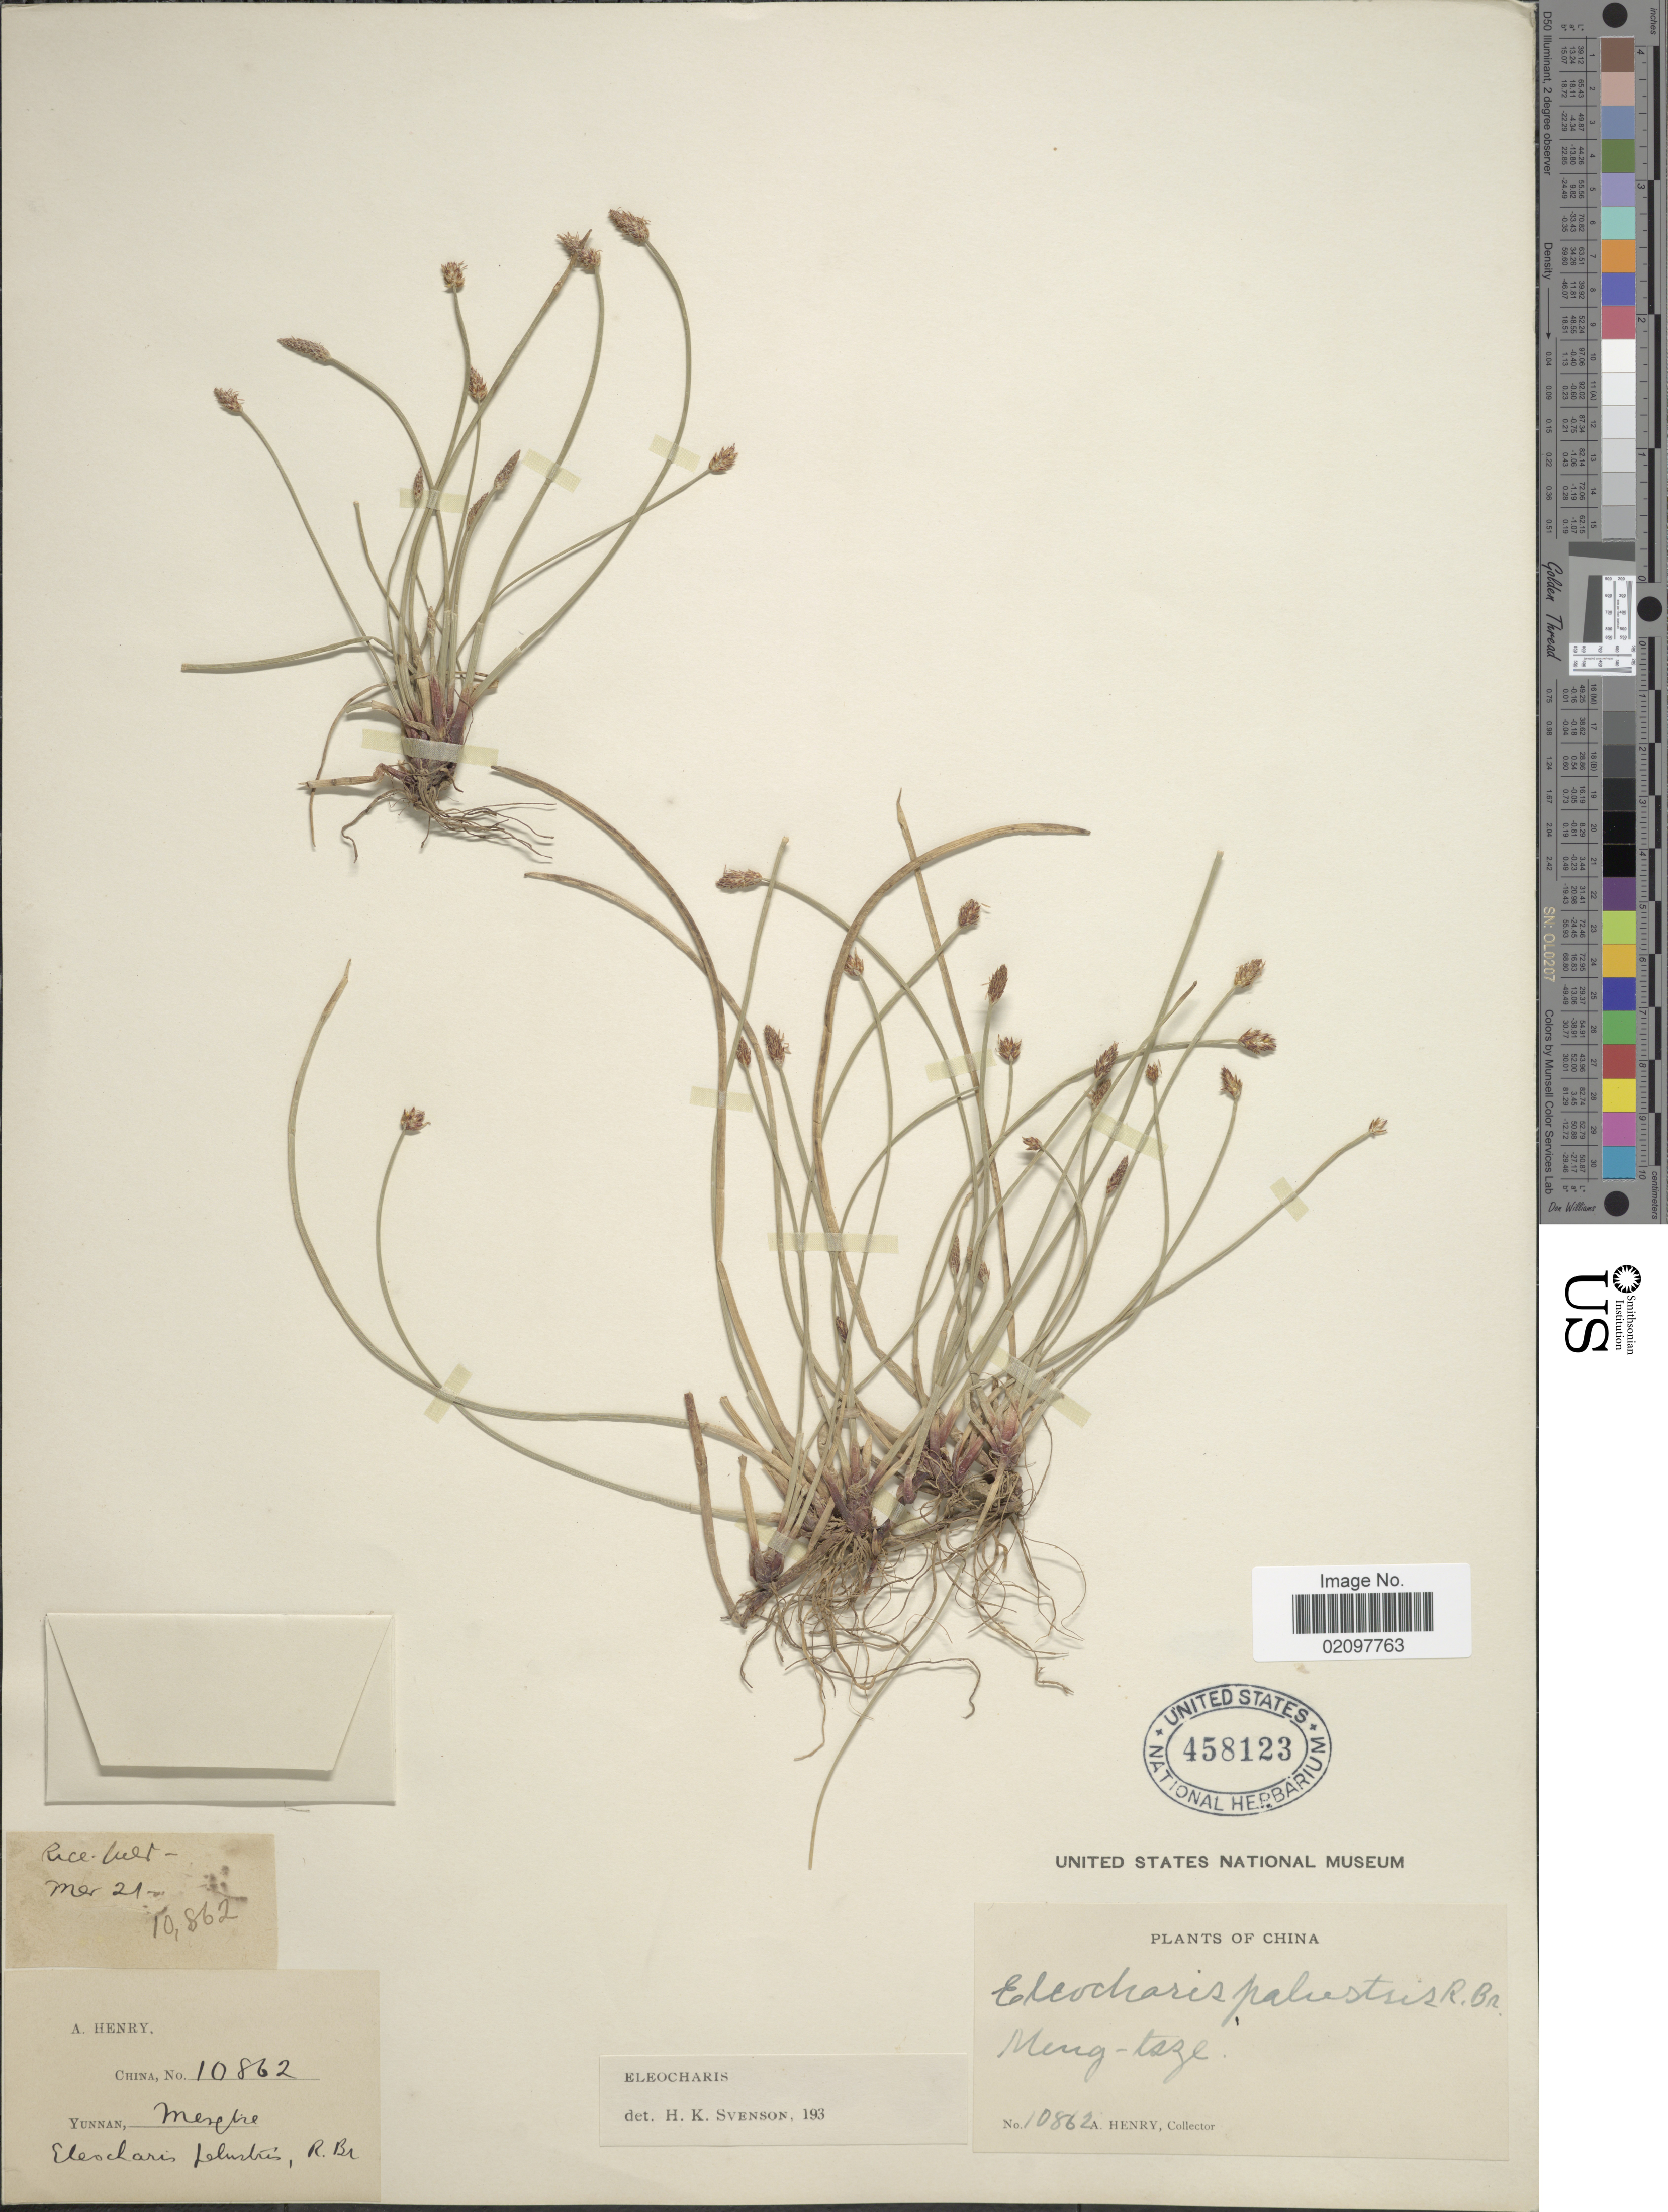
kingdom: Plantae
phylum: Tracheophyta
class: Liliopsida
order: Poales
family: Cyperaceae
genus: Eleocharis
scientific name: Eleocharis palustris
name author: (L.) Roem. & Schult.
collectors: A. Henry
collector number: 10862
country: China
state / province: Yunnan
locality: Meng-tsze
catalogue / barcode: US 458123